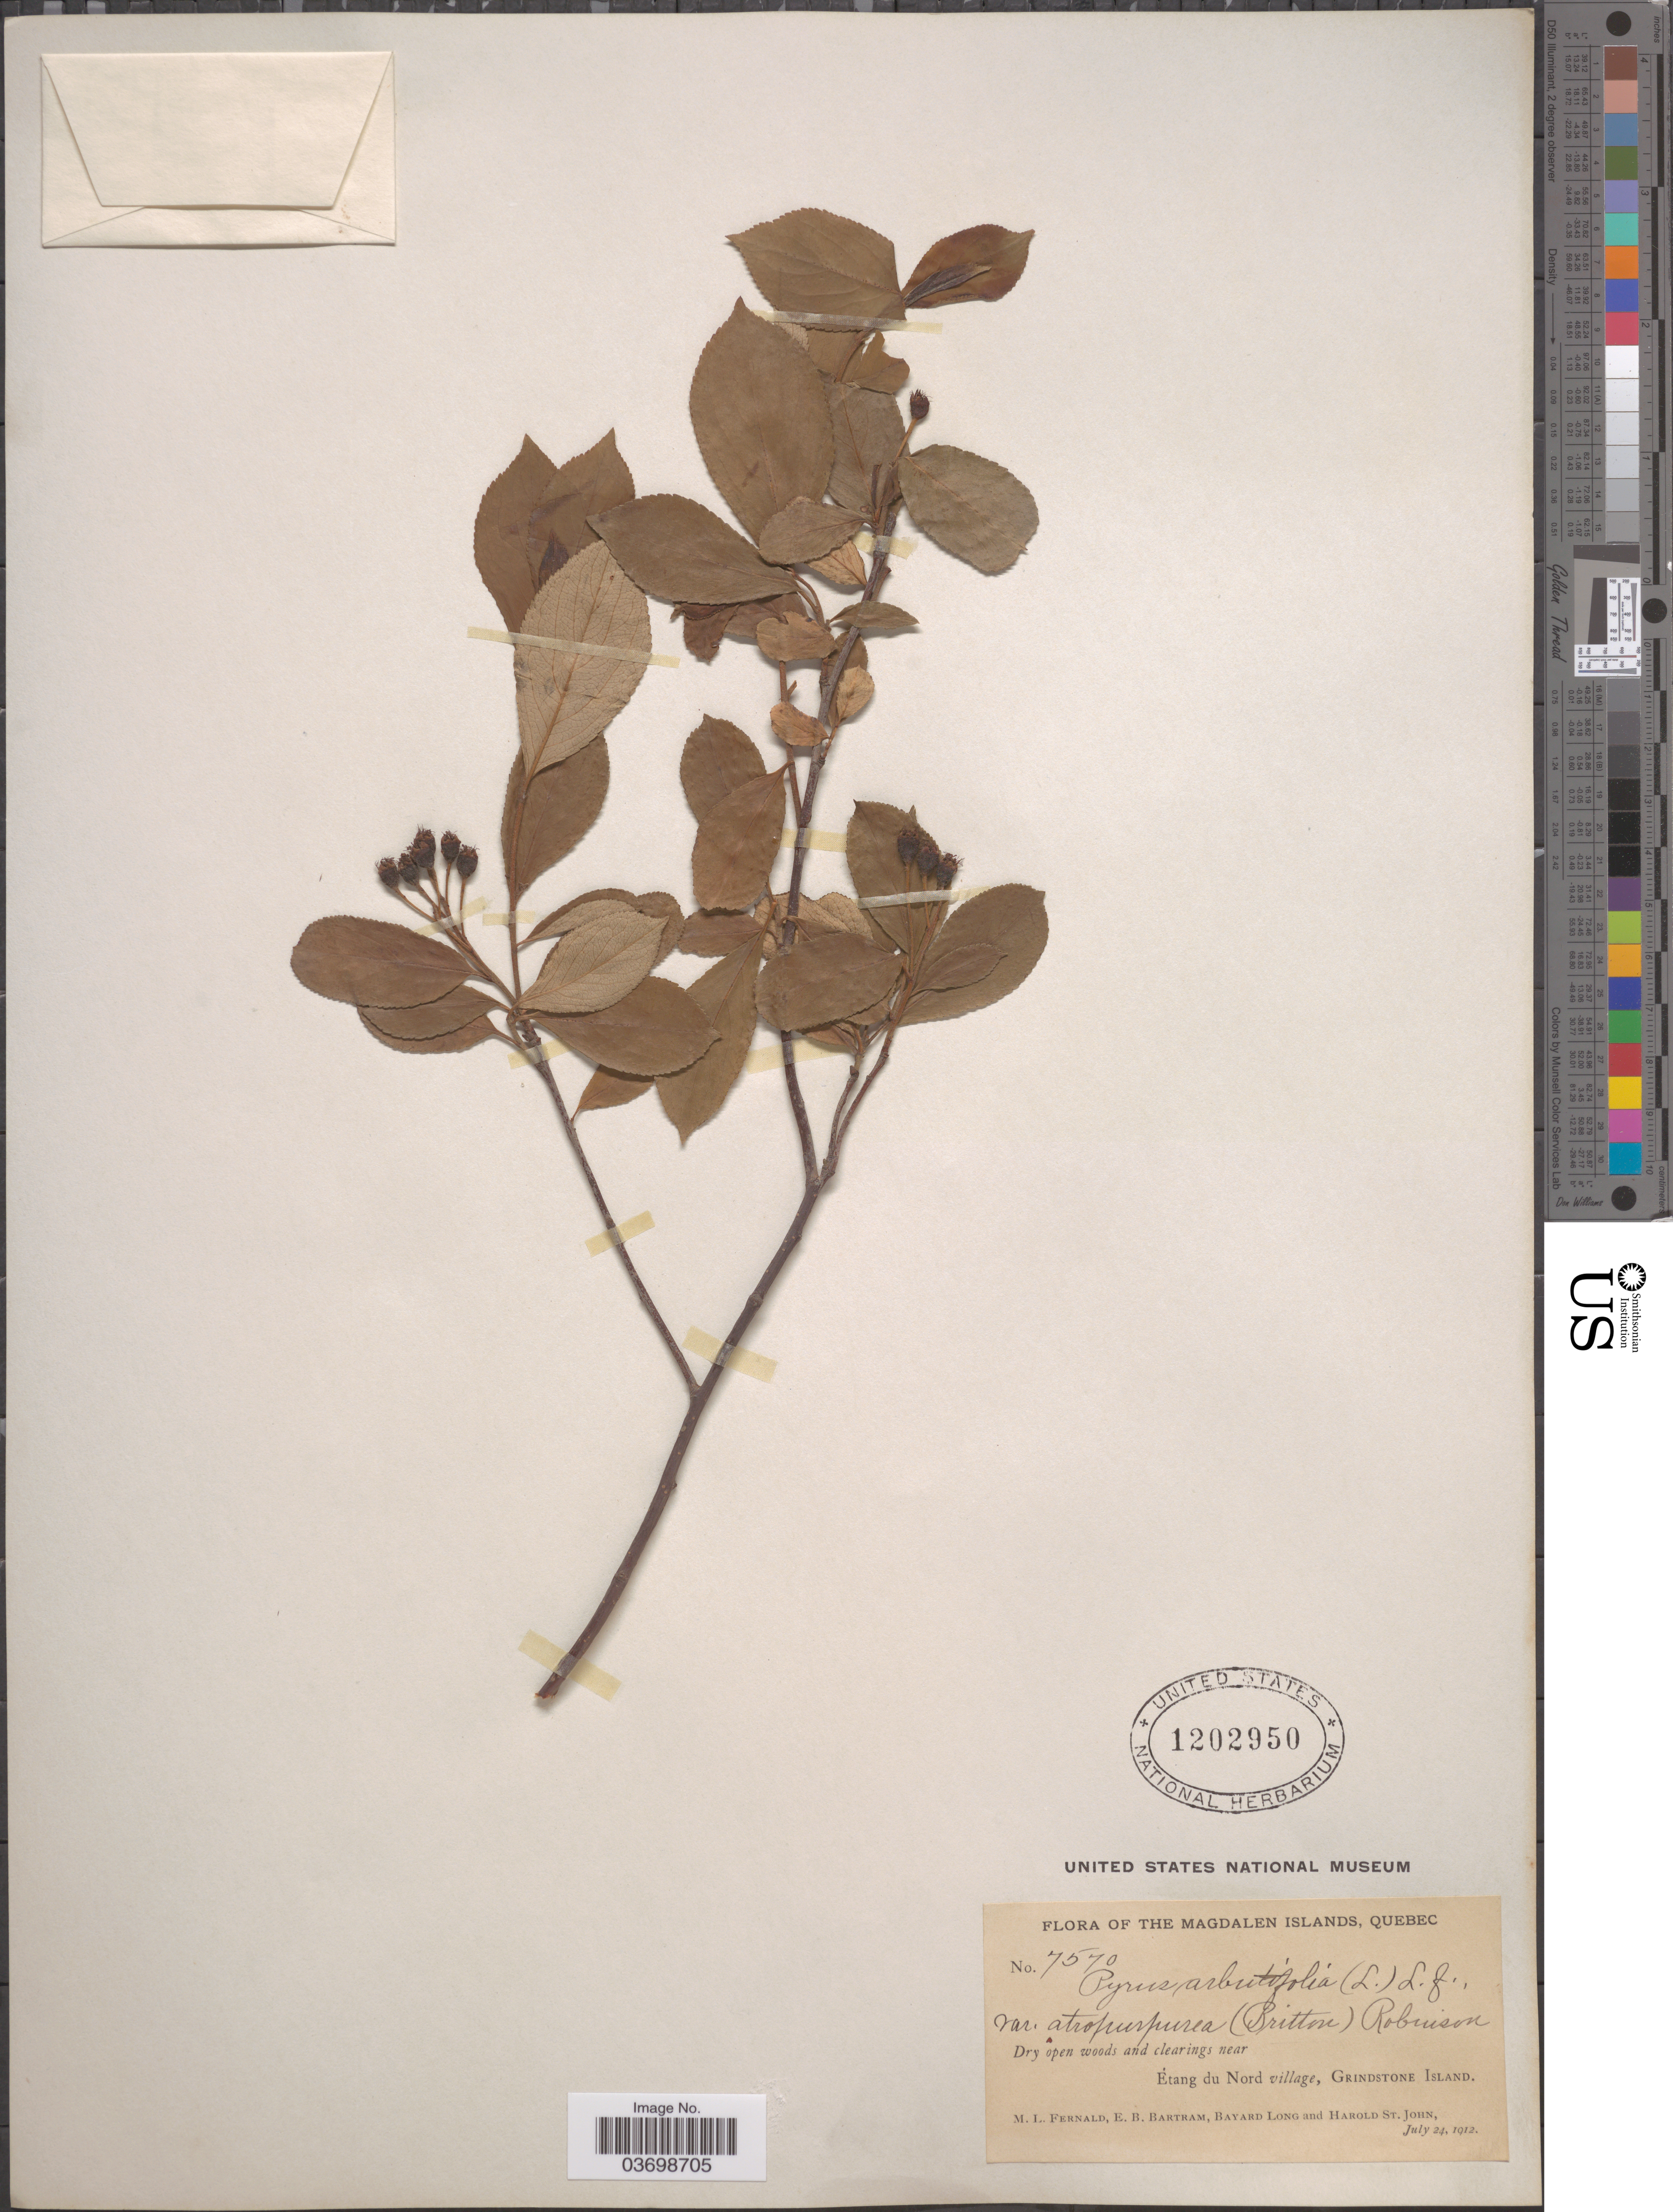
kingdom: Plantae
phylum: Tracheophyta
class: Magnoliopsida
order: Rosales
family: Rosaceae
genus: Aronia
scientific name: Aronia x prunifolia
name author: (Marshall) Rehder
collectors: M. L. Fernald, E. B. Bartram, B. Long & H. St. John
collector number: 7570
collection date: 1912-07-24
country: Canada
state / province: Quebec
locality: The Magdalen Islands. Near Étang du Nord village, Grindstone Island.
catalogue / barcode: US 1202950